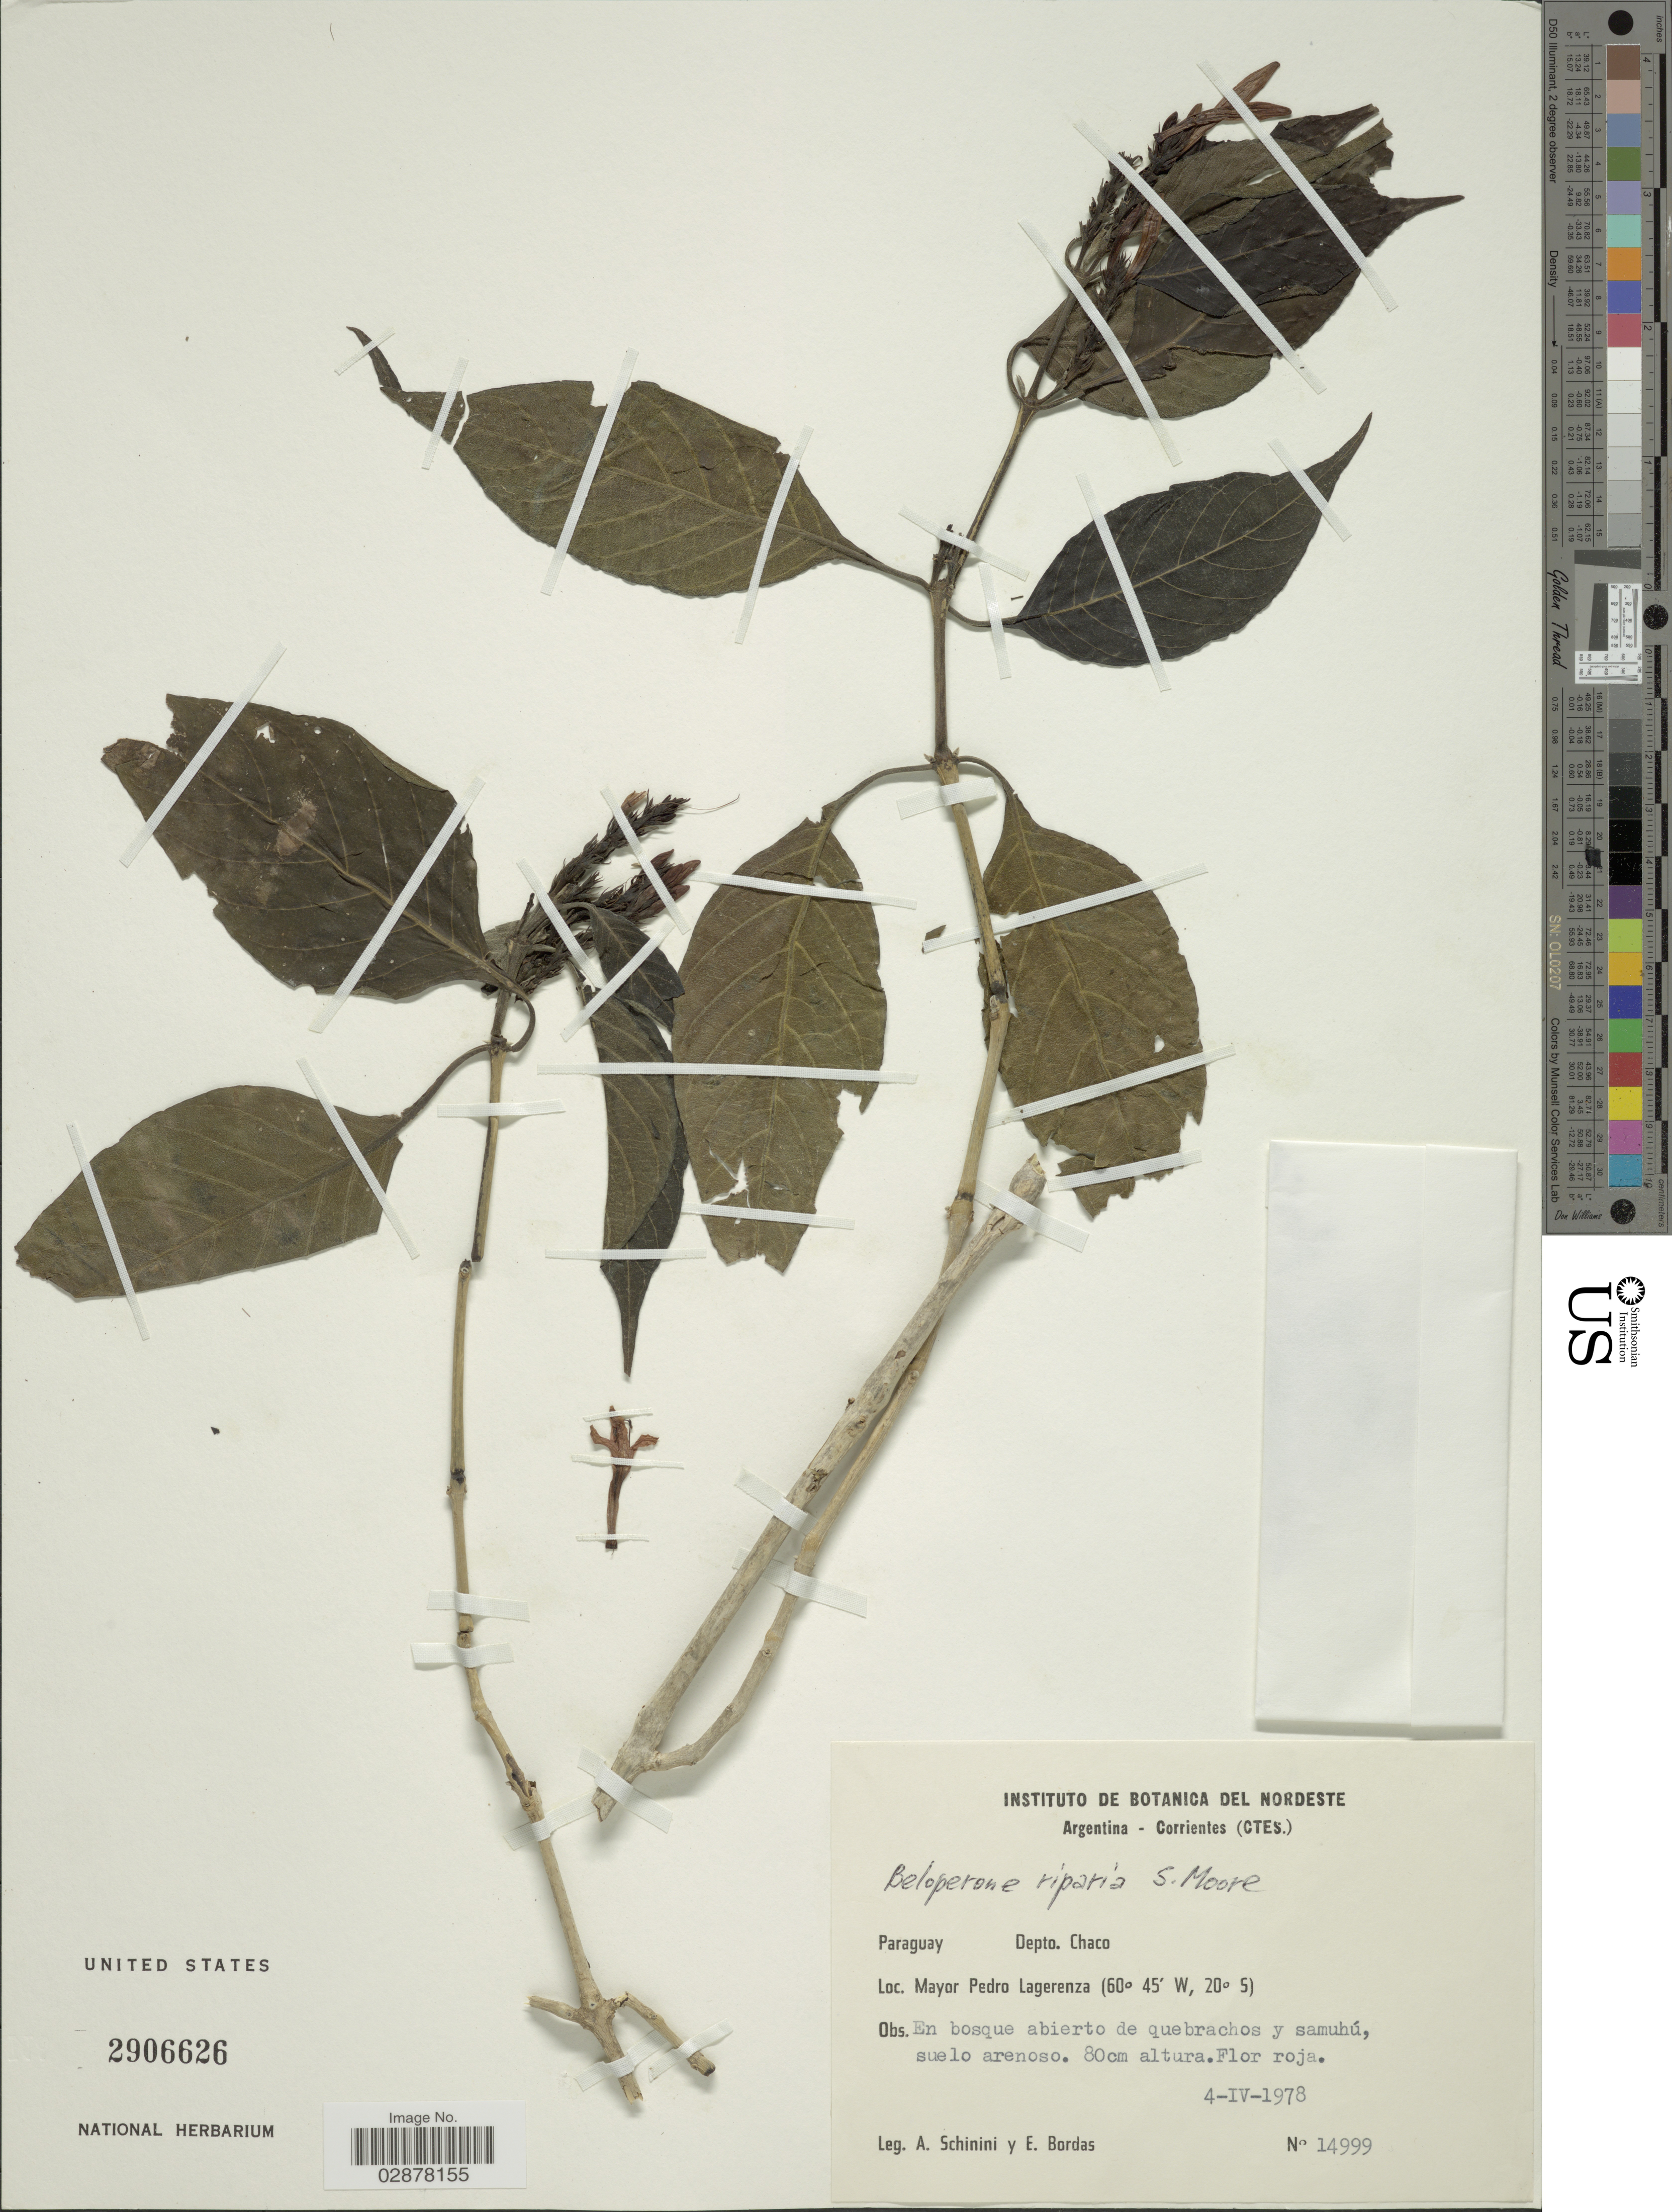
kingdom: Plantae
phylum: Tracheophyta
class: Magnoliopsida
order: Lamiales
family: Acanthaceae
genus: Justicia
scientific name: Justicia chacoensis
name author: Wassh. & C. Ezcurra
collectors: A. Schinini & E. Bordas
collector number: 14999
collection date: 1978-04-04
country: Paraguay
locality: Depto. Chaco, Mayor Pedro Lagerenza.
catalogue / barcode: US 2906626